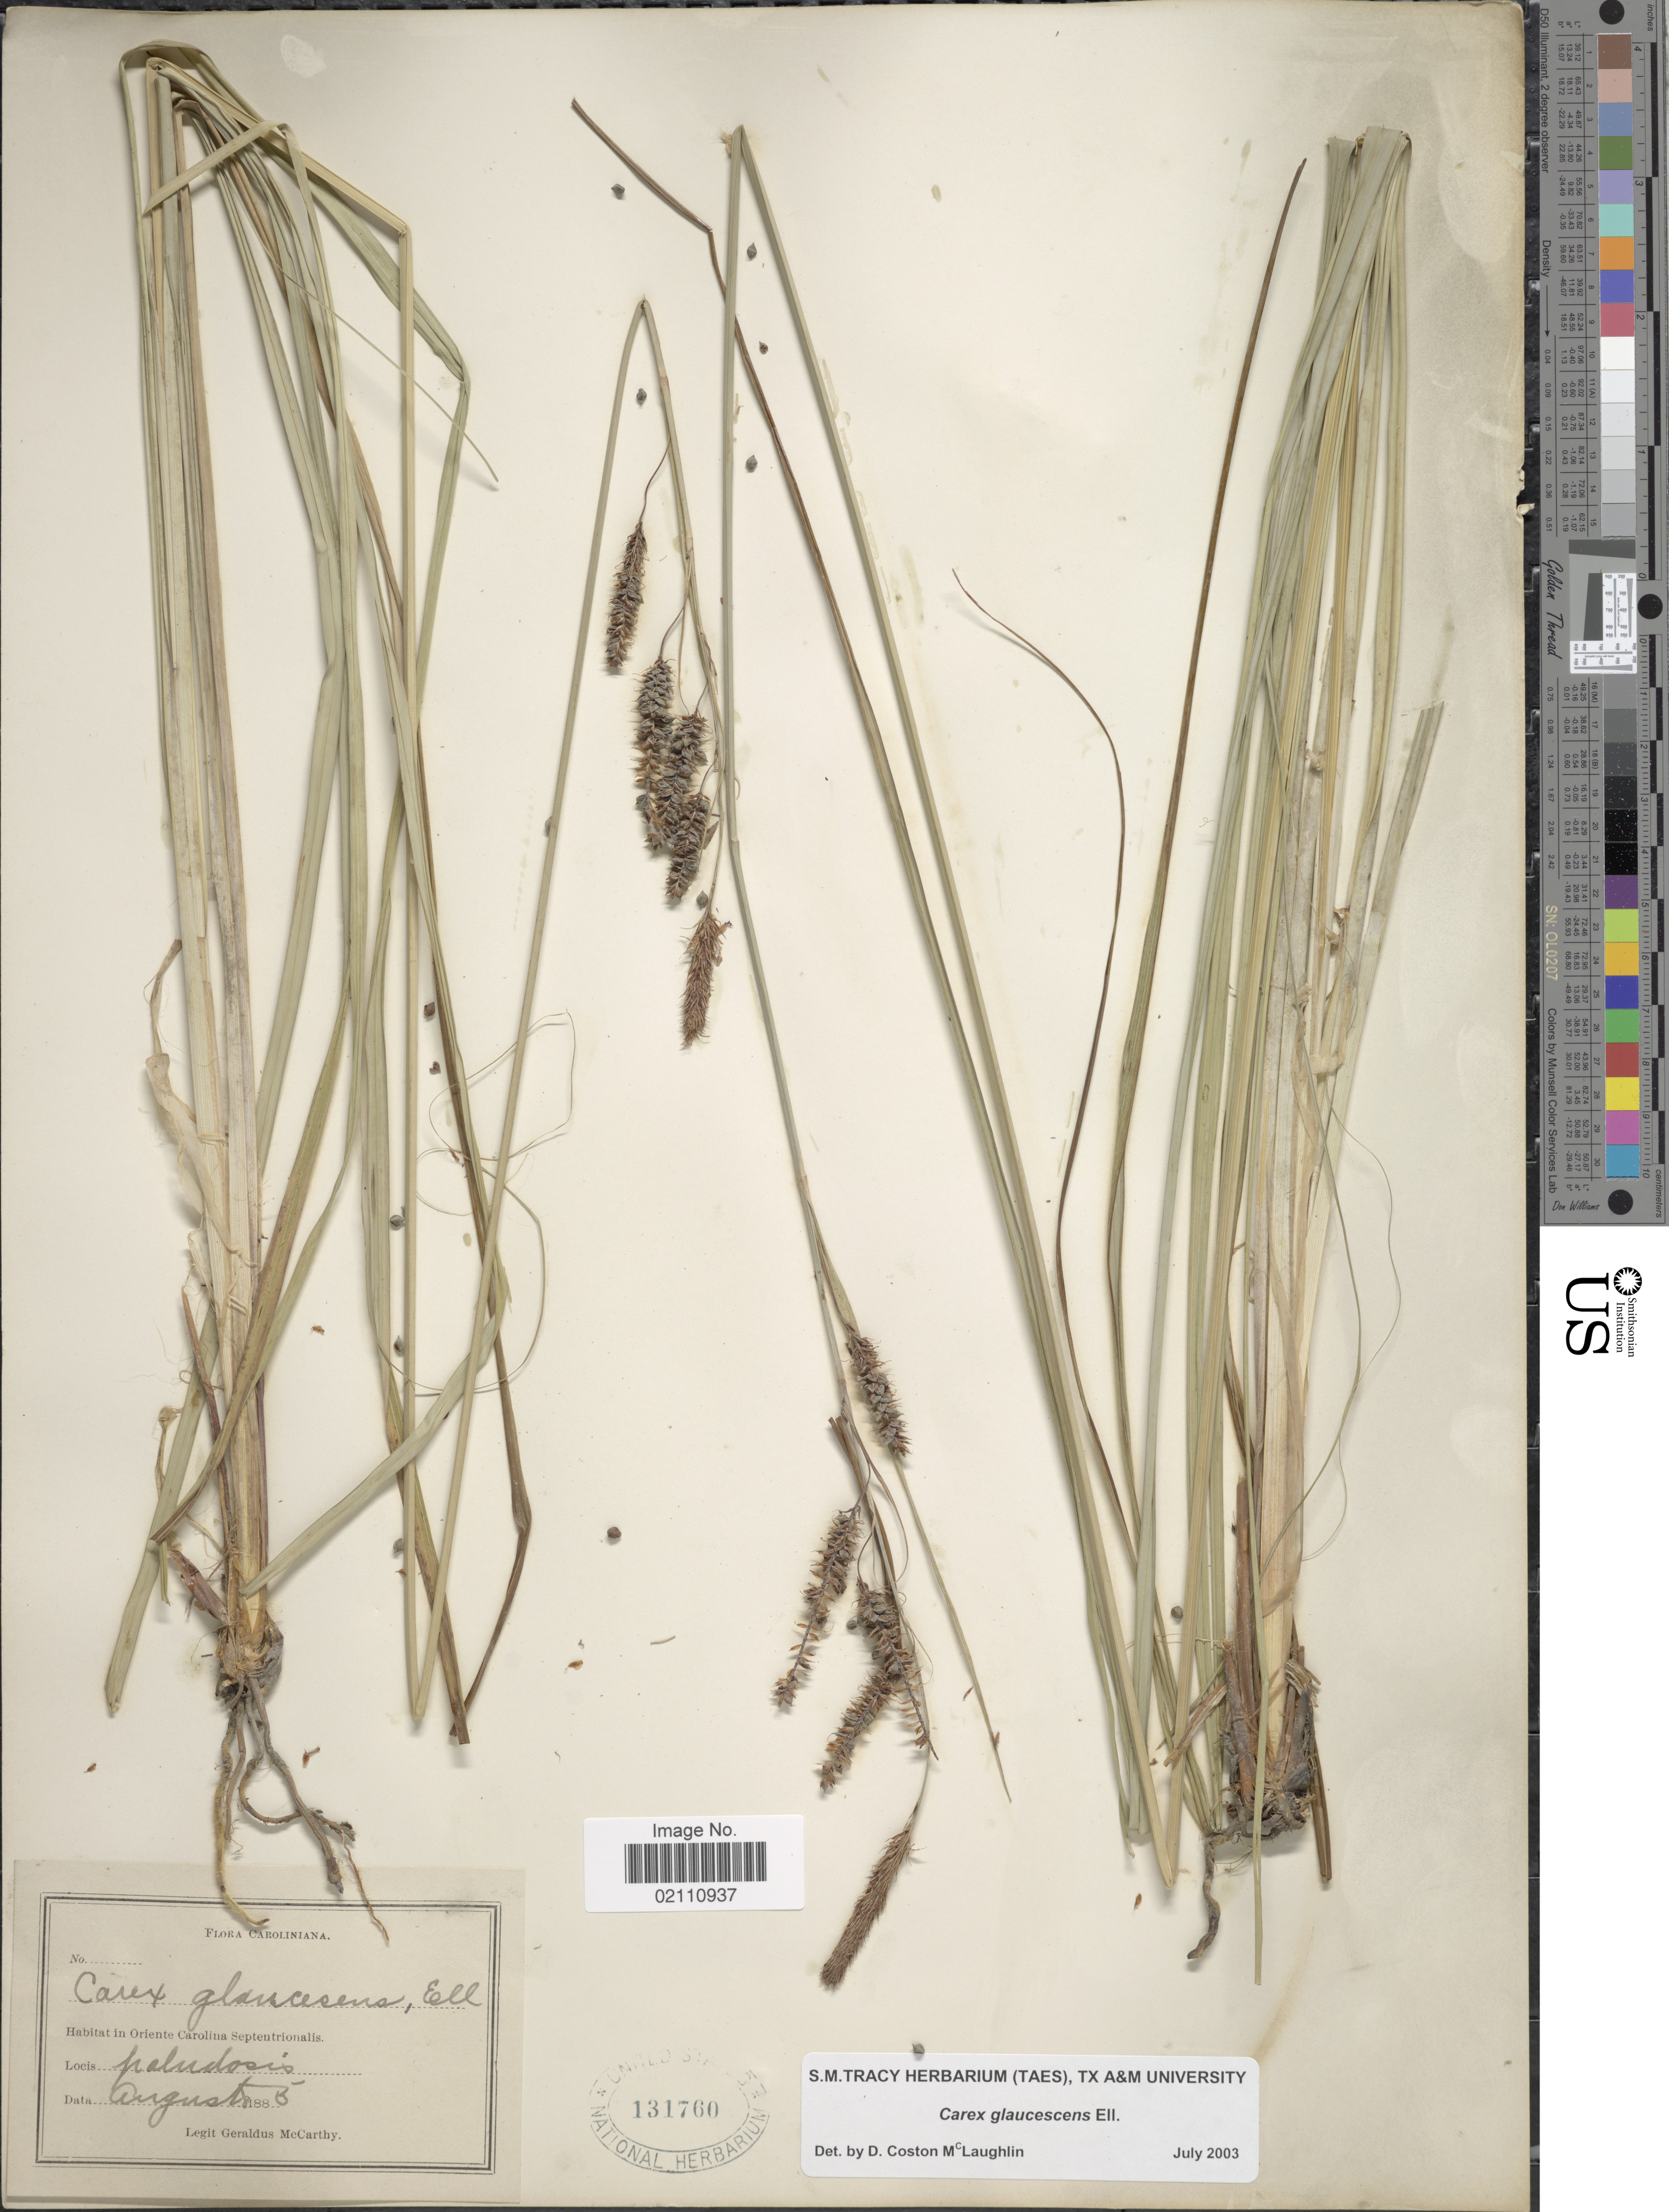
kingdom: Plantae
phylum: Tracheophyta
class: Liliopsida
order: Poales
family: Cyperaceae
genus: Carex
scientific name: Carex glaucescens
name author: Elliott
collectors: M. McCarthy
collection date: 1885-08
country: United States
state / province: North Carolina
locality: In Oriente Carolina Septentrionalis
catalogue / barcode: US 131760